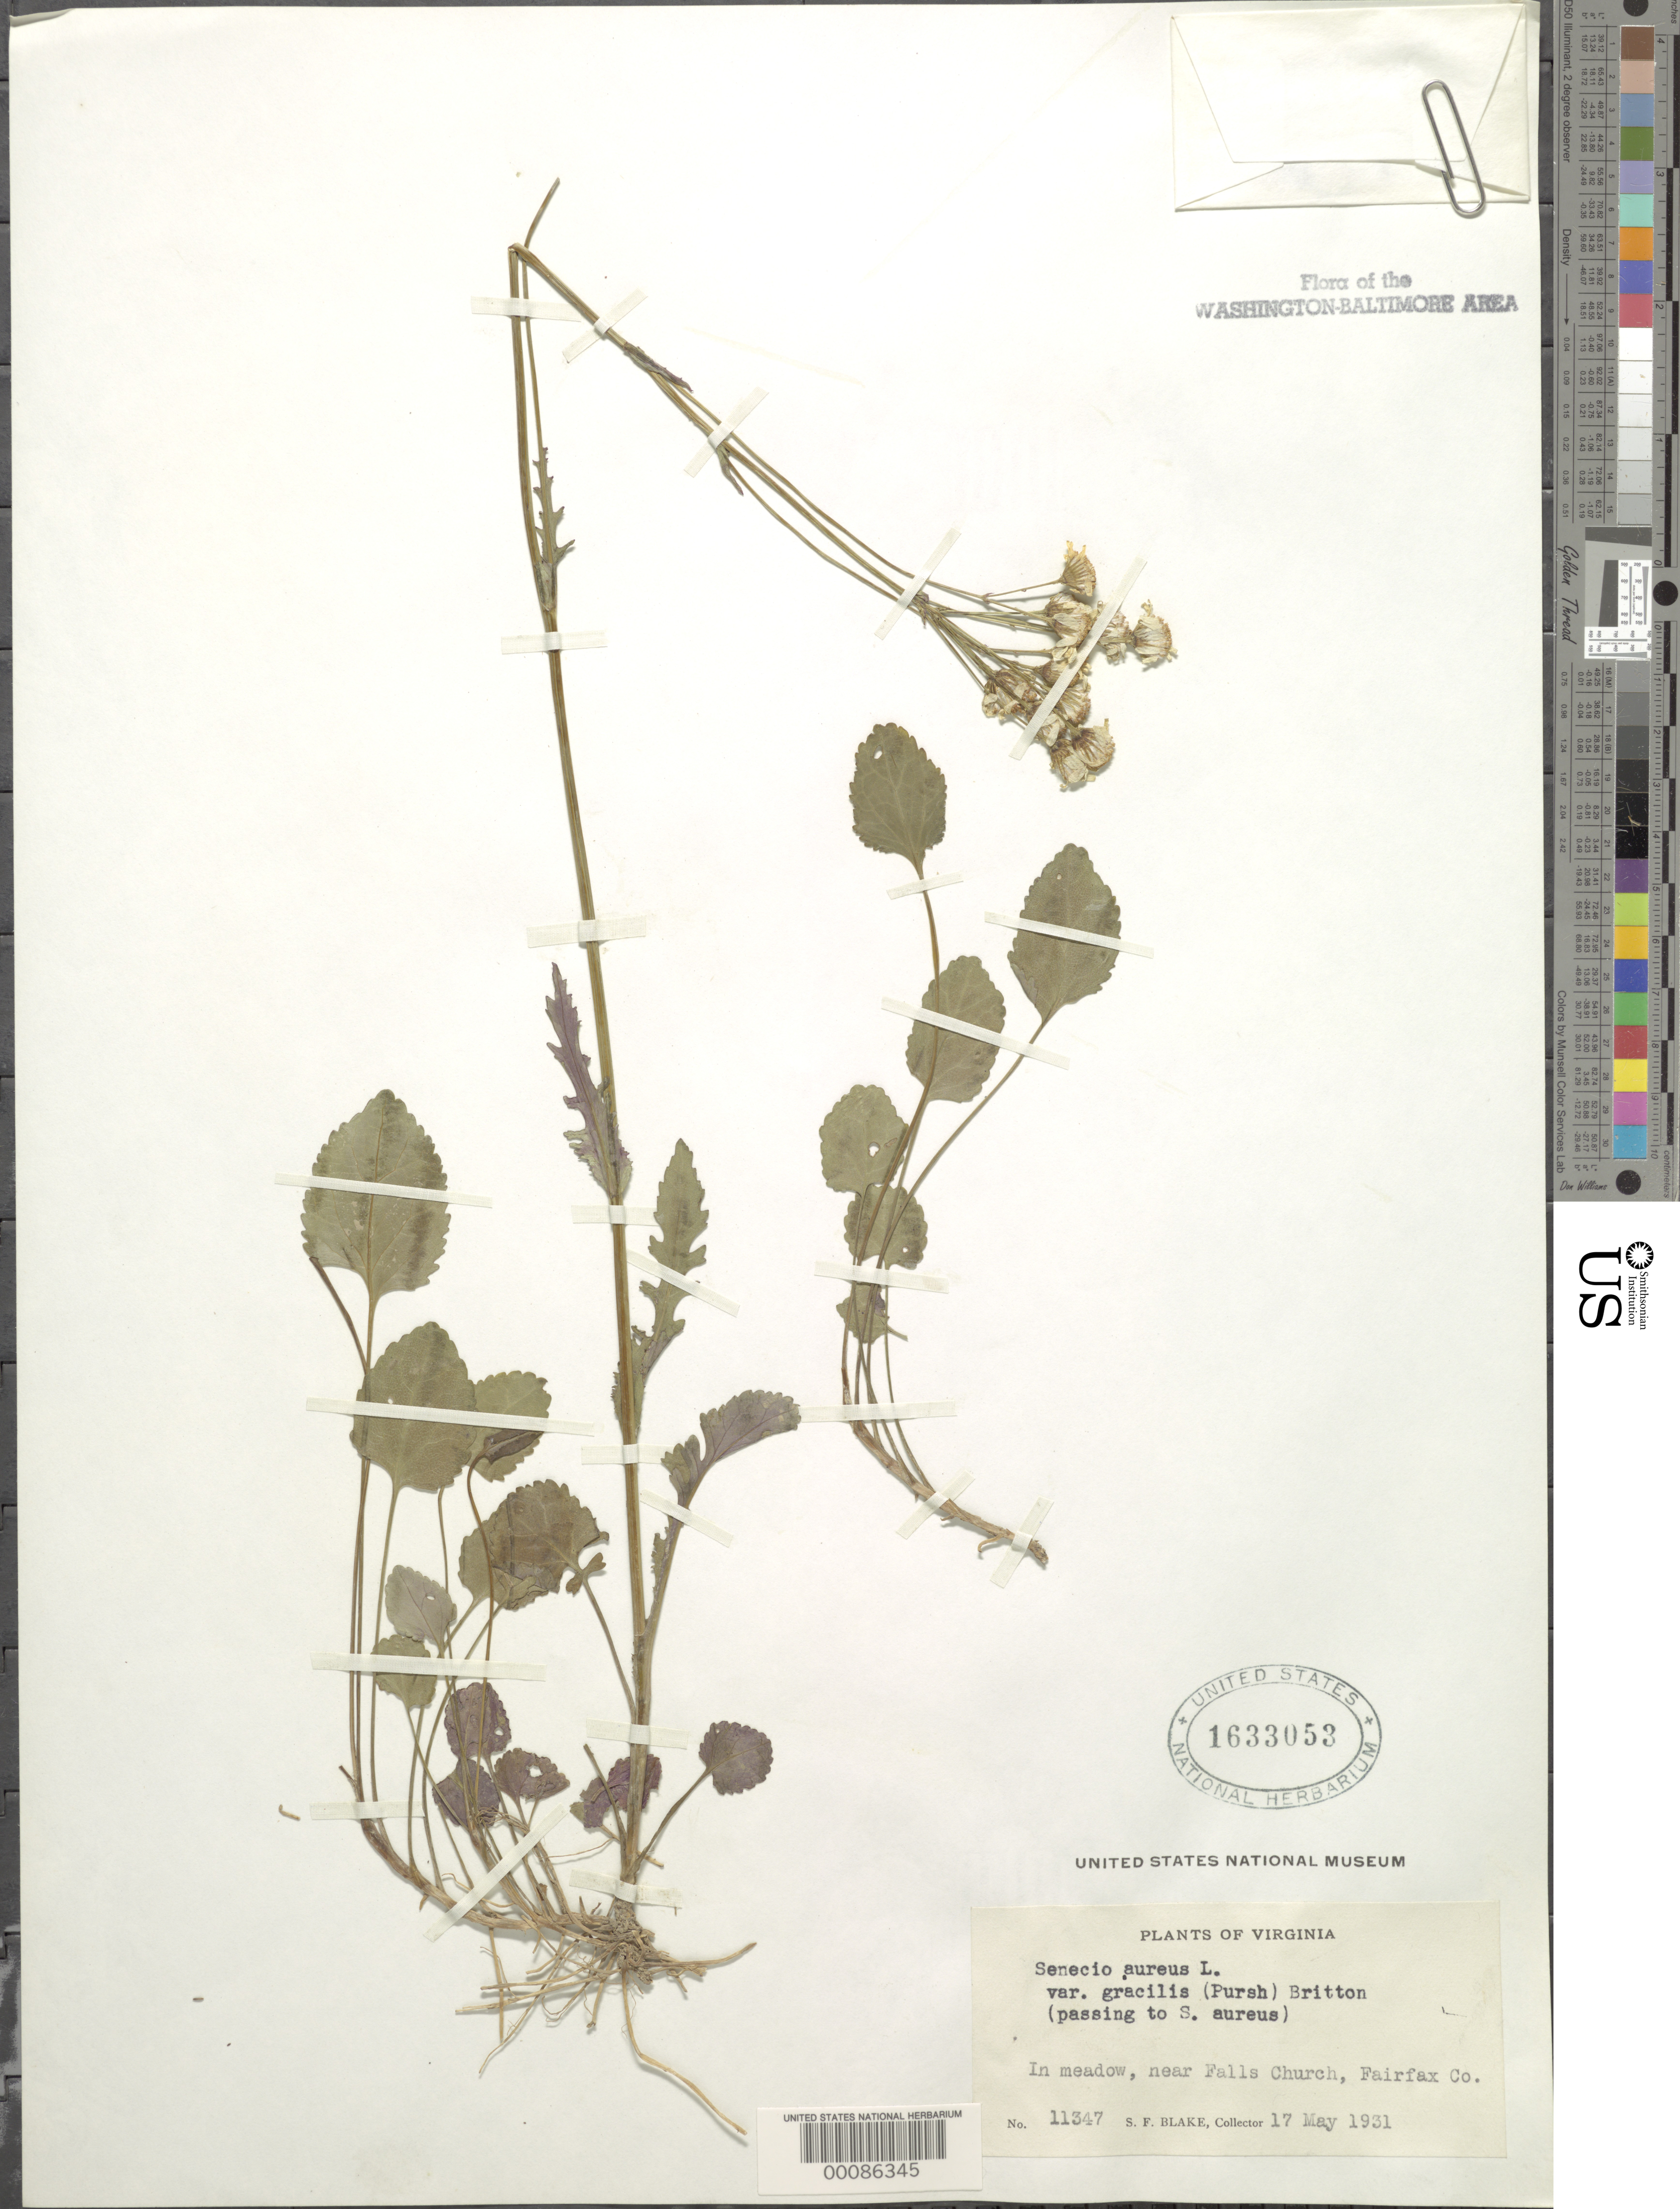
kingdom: Plantae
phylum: Tracheophyta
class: Magnoliopsida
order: Asterales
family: Asteraceae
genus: Packera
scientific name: Packera aurea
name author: (L.) Á. Löve & D. Löve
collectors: S. Blake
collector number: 11347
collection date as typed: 17 May 1931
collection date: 1931-05-17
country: United States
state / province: Virginia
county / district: Fairfax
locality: Near Falls Church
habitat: Meadow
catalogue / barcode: US 1633053